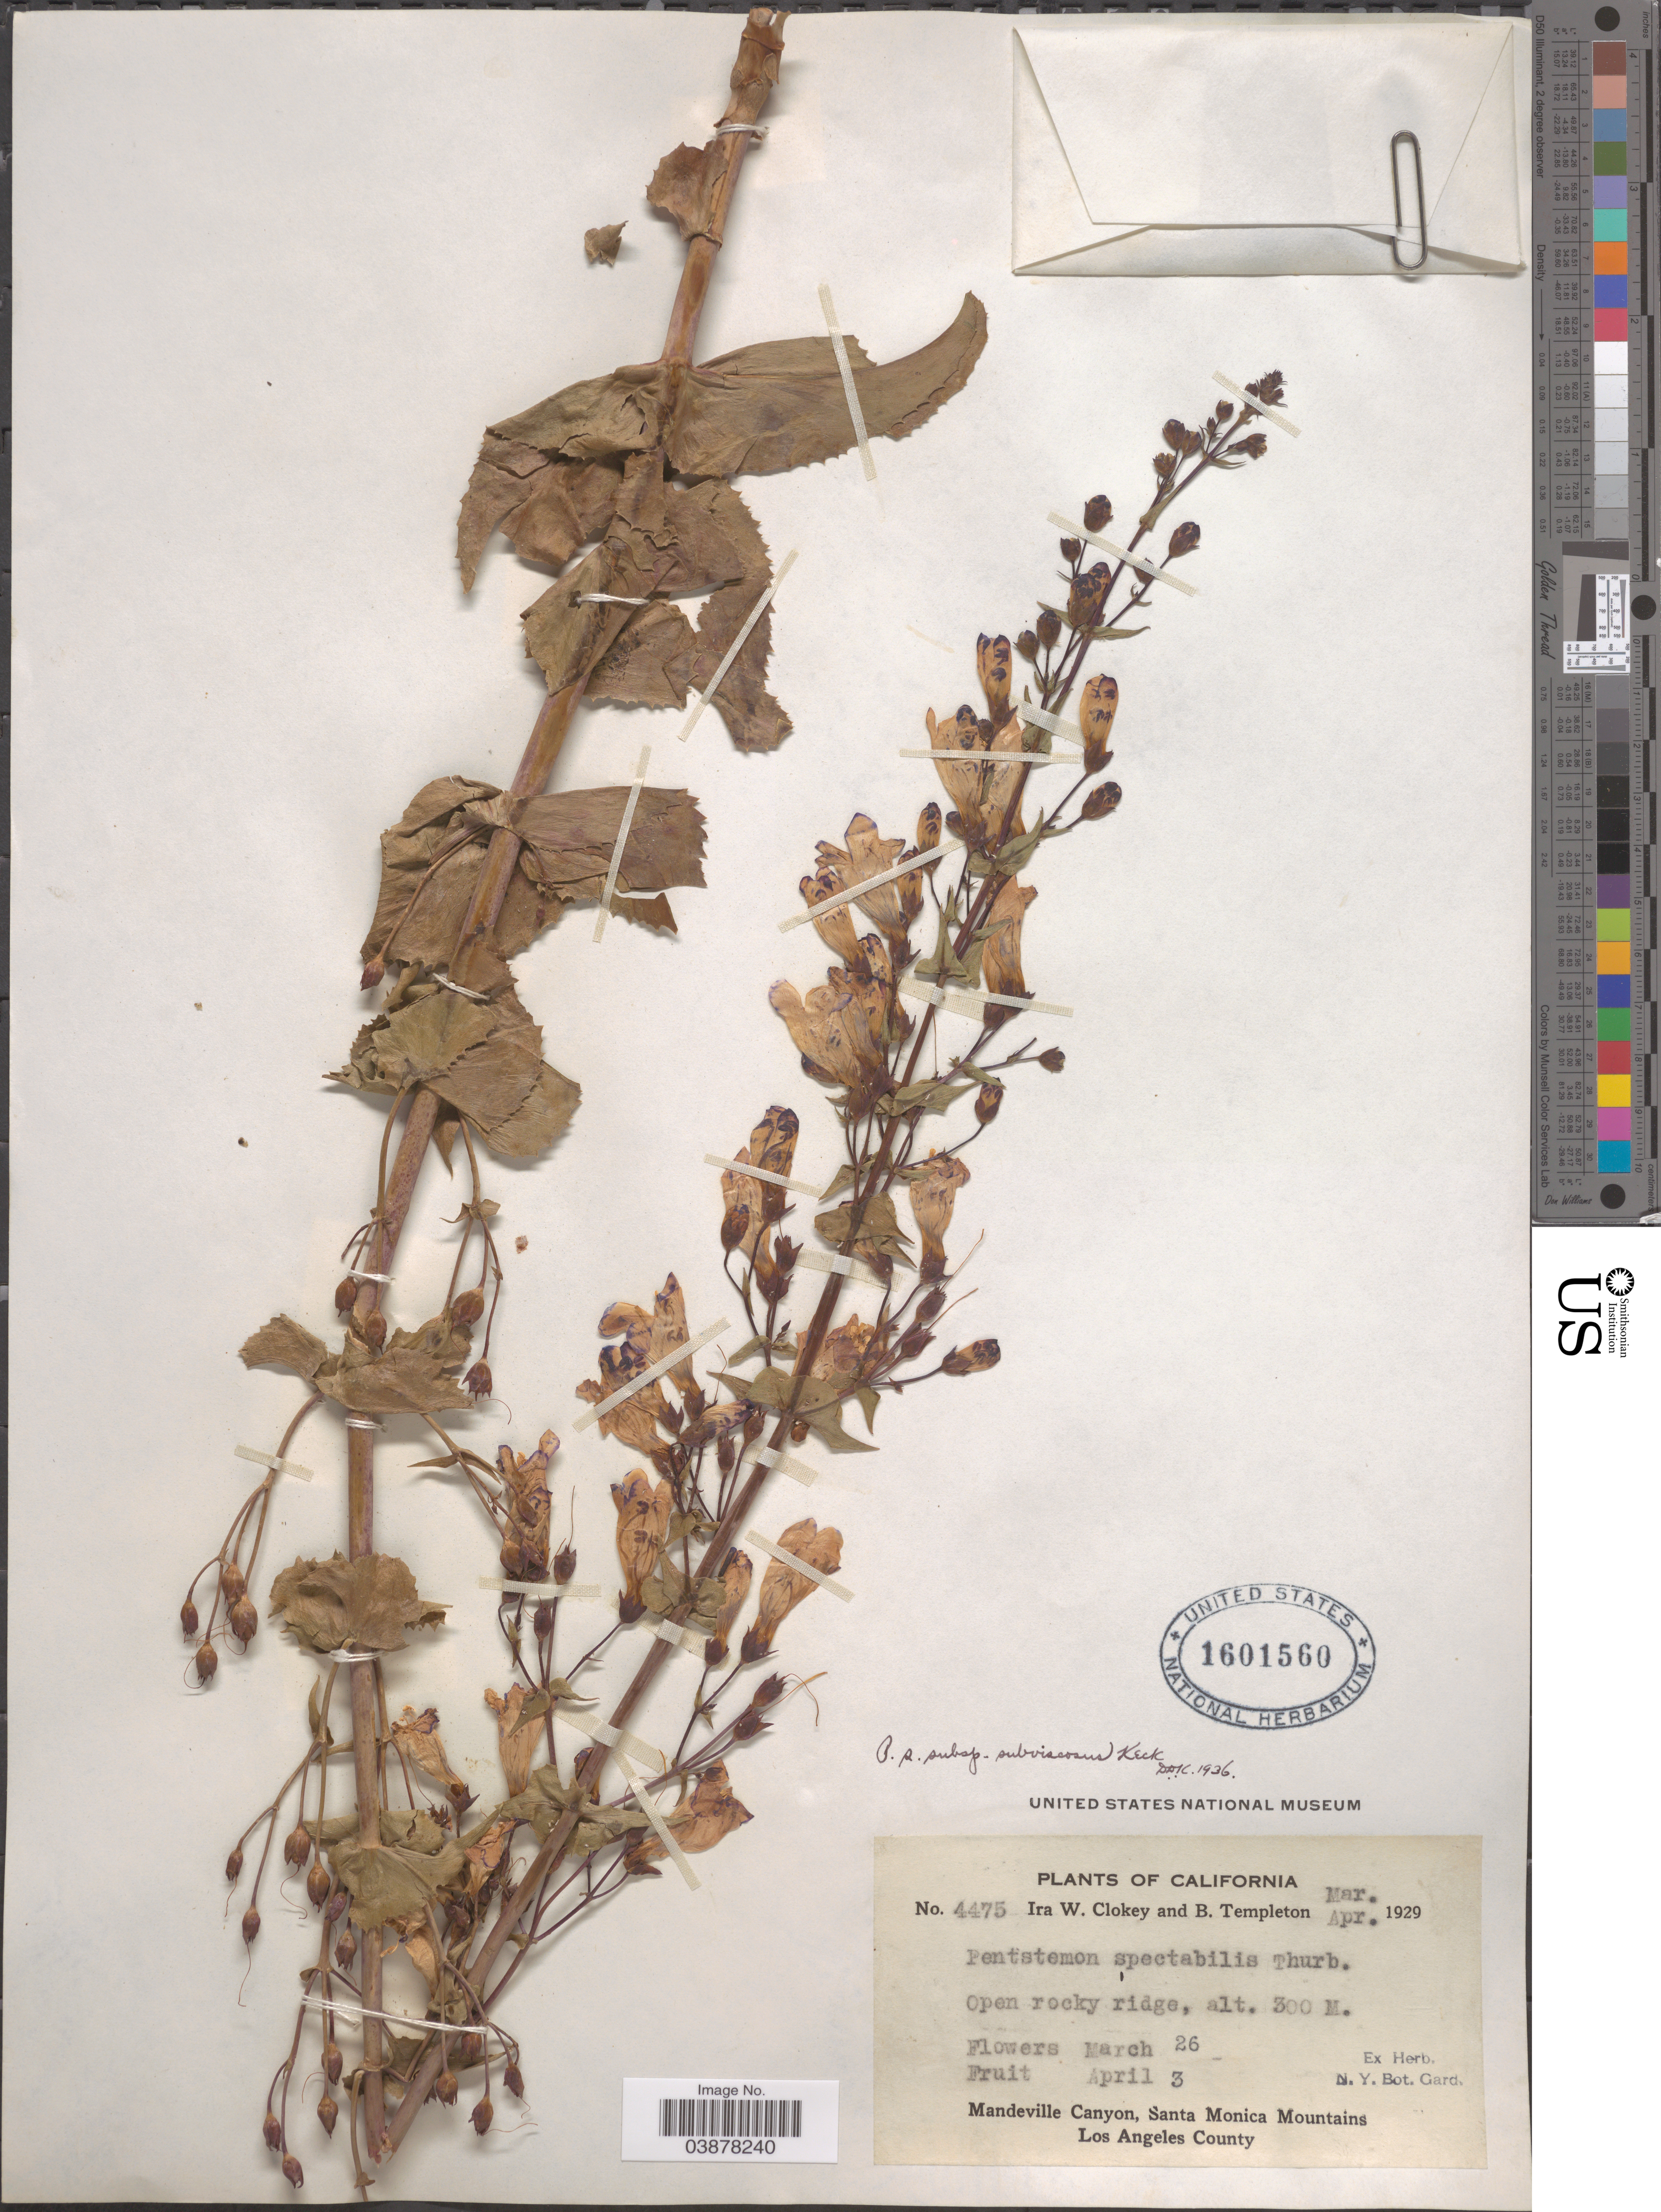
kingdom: Plantae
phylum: Tracheophyta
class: Magnoliopsida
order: Lamiales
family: Plantaginaceae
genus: Penstemon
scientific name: Penstemon spectabilis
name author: Thurb. ex Torr. & A. Gray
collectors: I. W. Clokey & B. Templeton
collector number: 4475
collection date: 1929-03-26/1929-04-03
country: United States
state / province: California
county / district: Los Angeles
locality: Mandeville Canyon, Santa Monica Mountains, Los Angeles County.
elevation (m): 300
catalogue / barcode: US 1601560